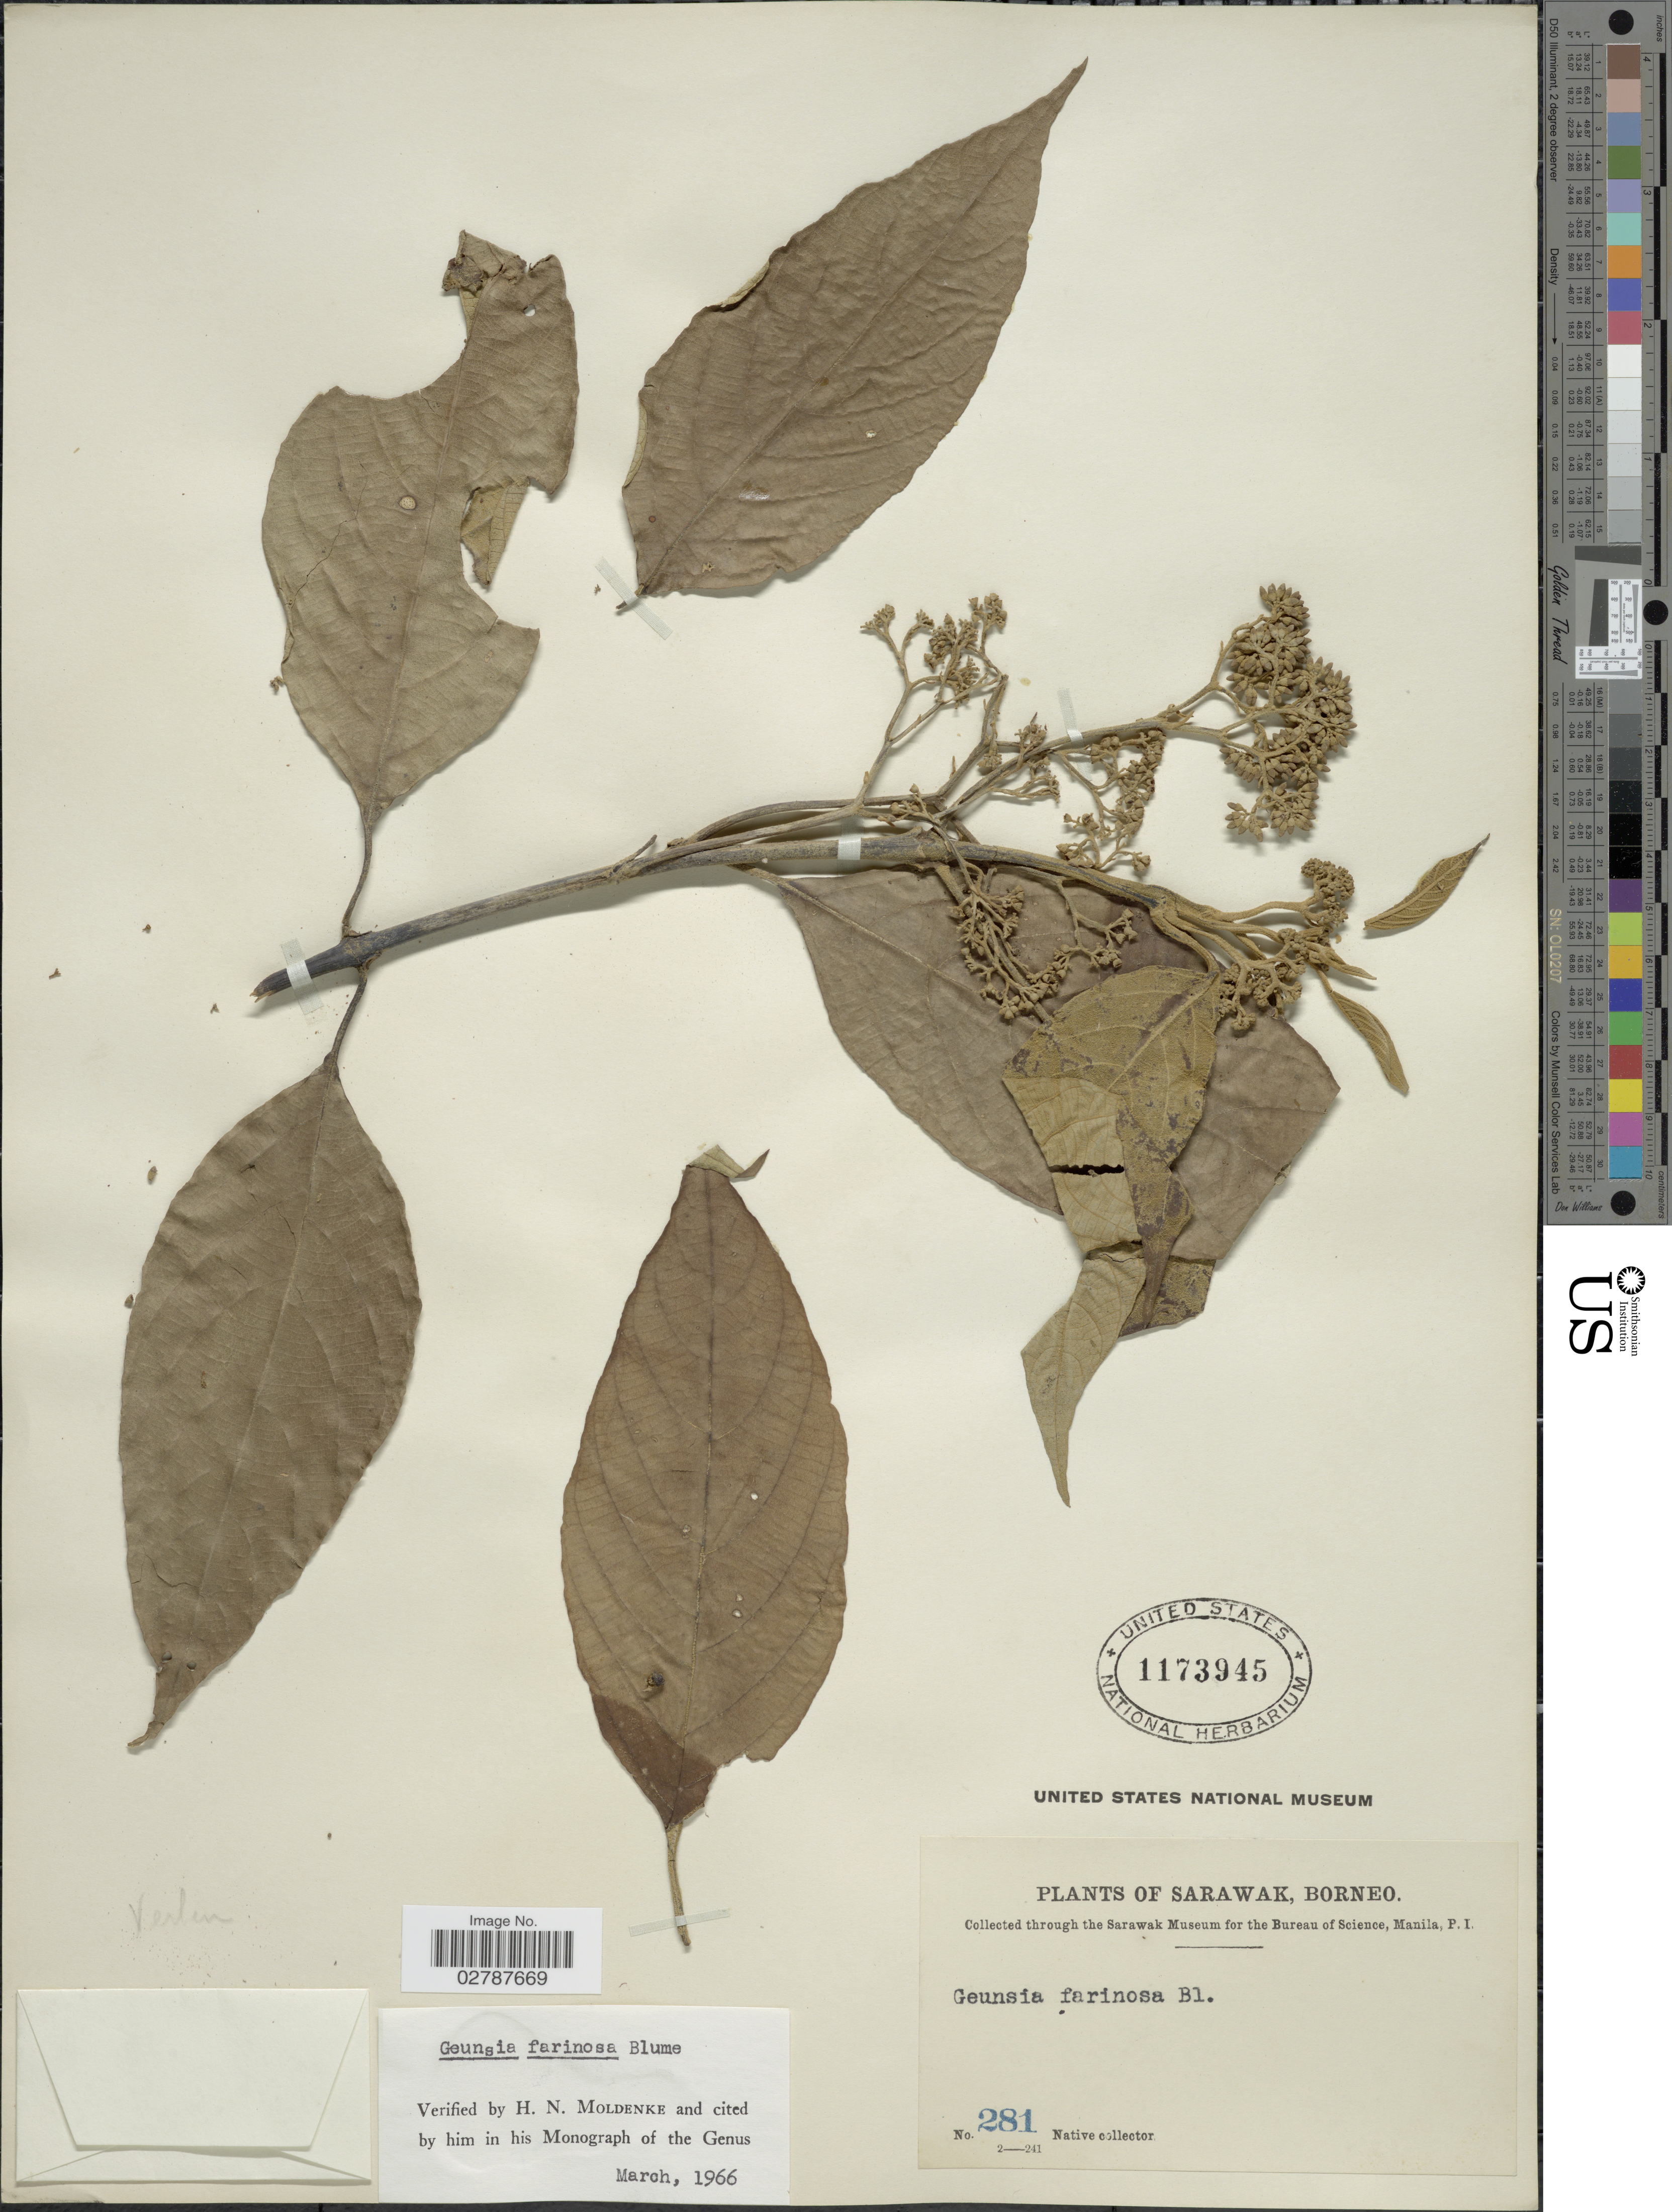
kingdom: Plantae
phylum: Tracheophyta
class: Magnoliopsida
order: Lamiales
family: Lamiaceae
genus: Callicarpa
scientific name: Callicarpa farinosa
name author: Roxb. ex C.B. Clarke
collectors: Native collector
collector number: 281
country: Malaysia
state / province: Sarawak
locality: Borneo.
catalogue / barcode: US 1173945